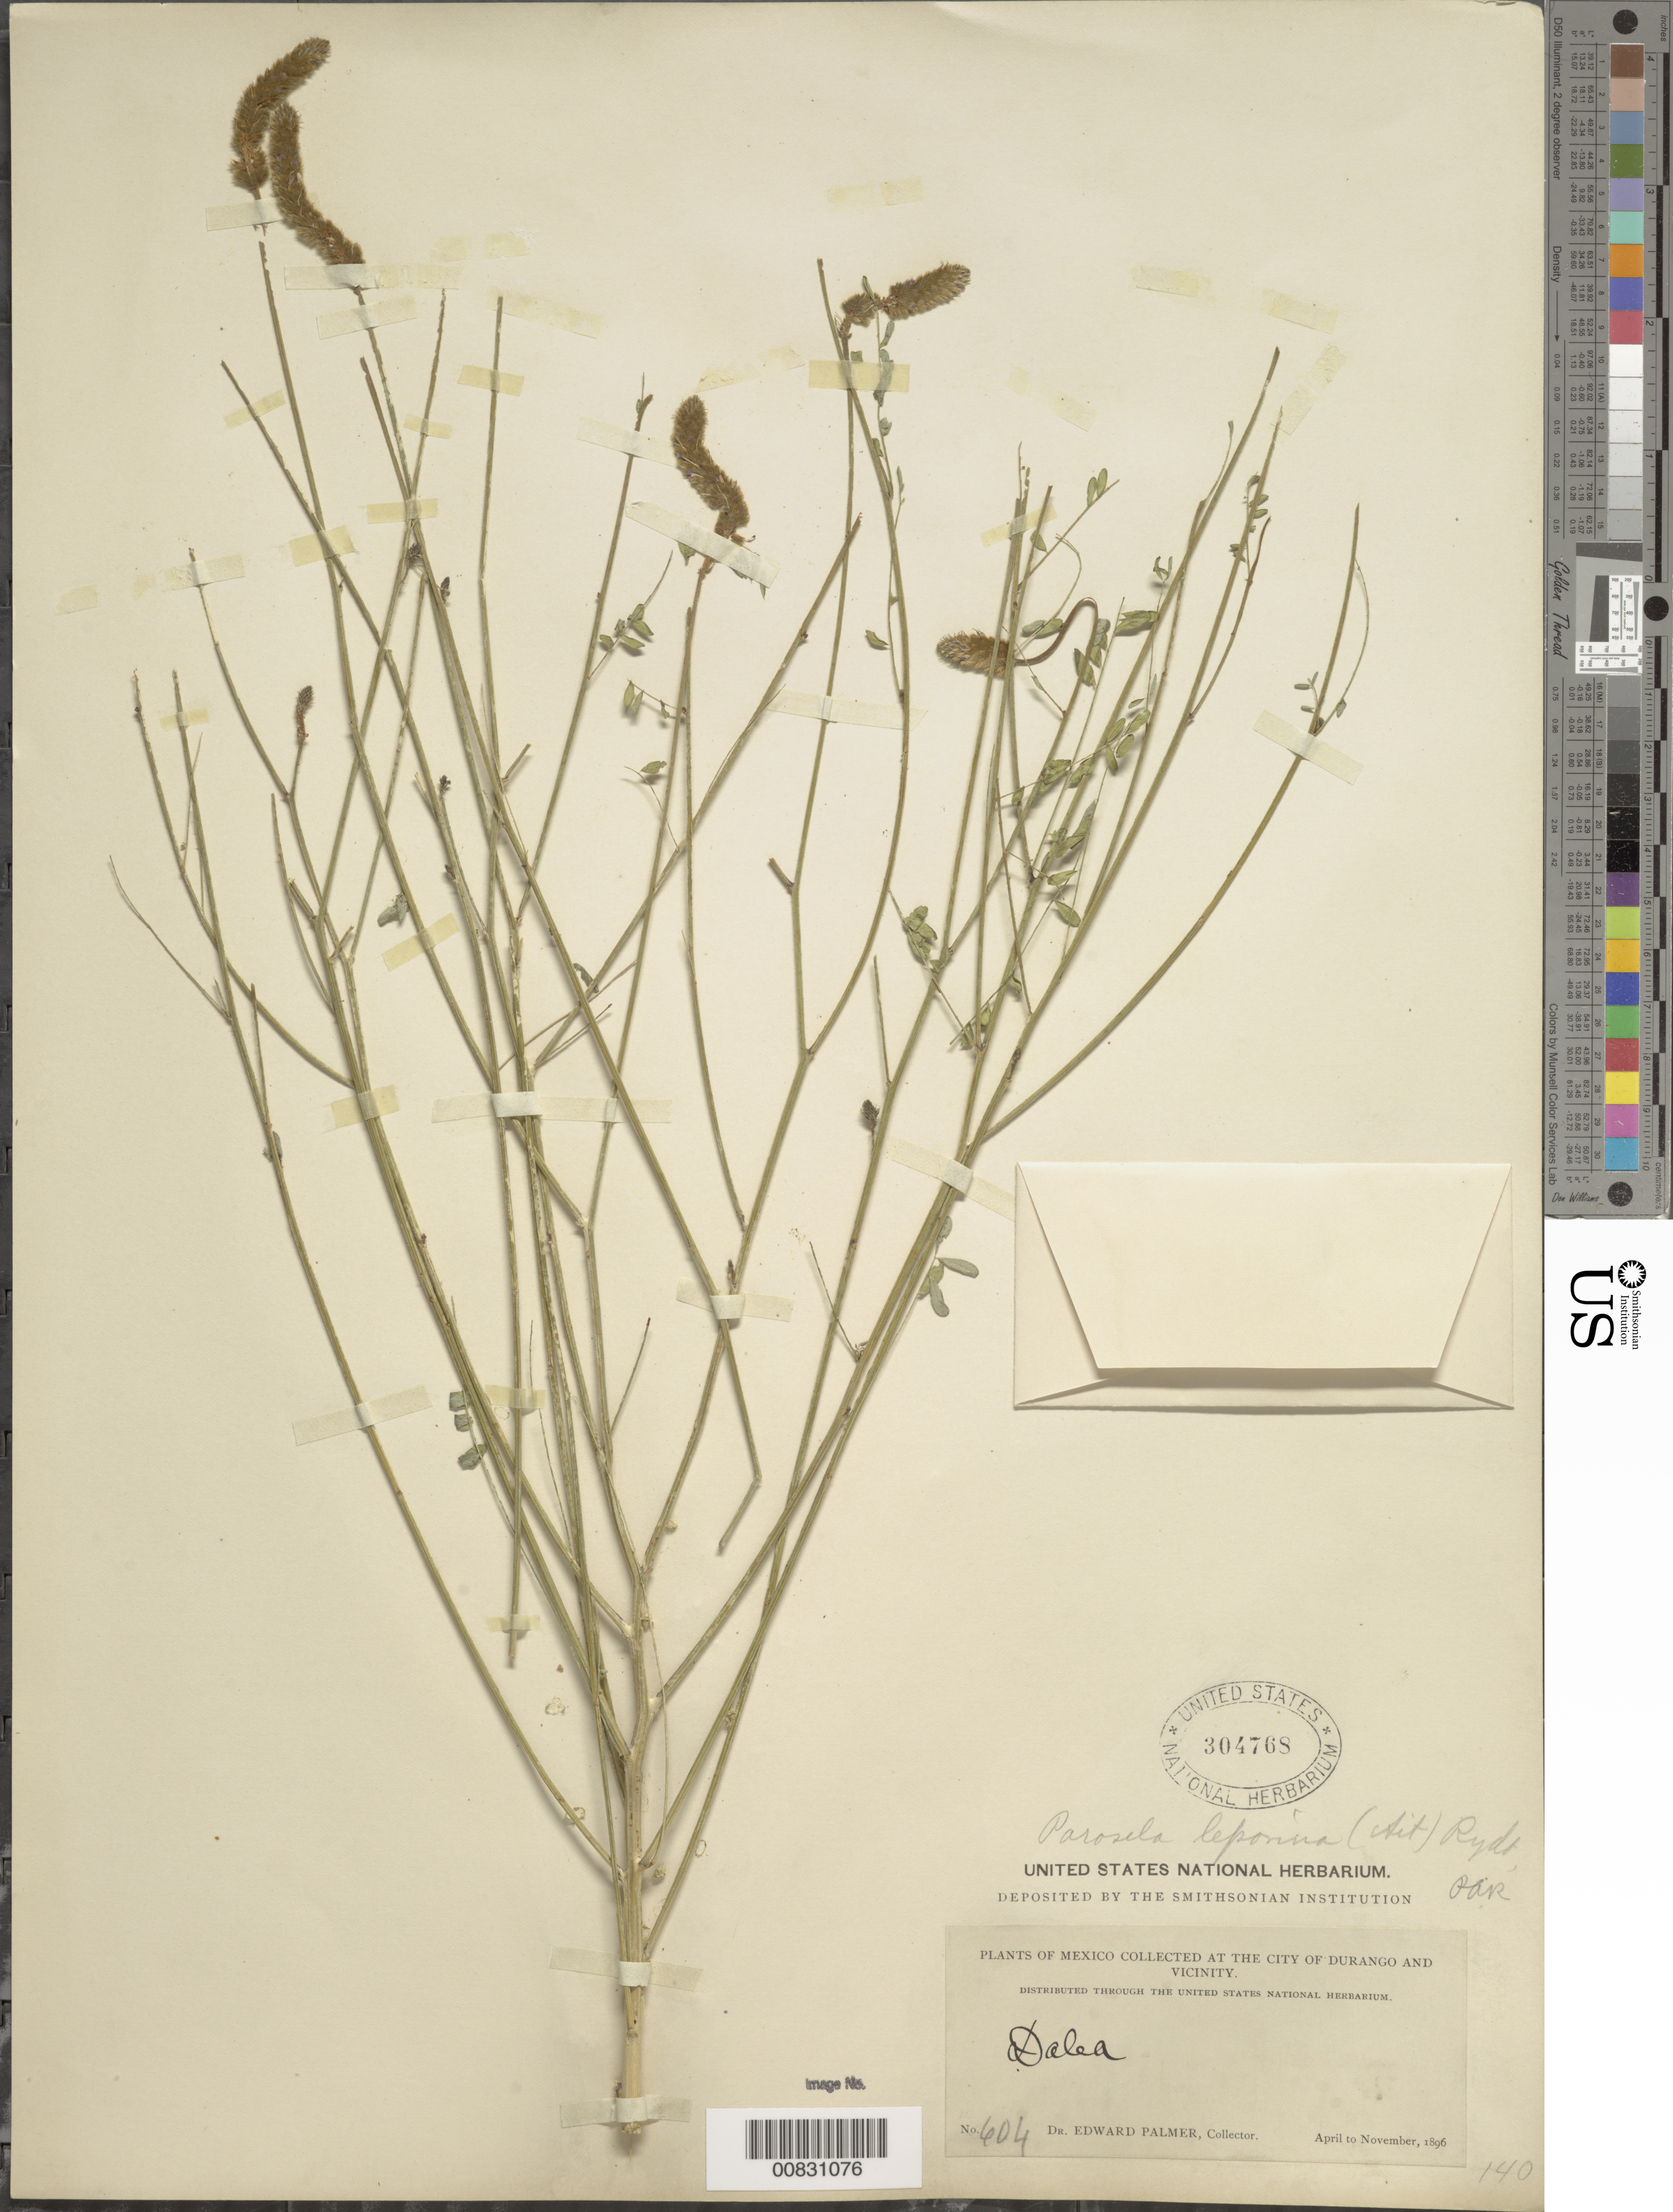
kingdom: Plantae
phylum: Tracheophyta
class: Magnoliopsida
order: Fabales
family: Fabaceae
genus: Dalea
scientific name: Dalea leporina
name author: (Aiton) Bullock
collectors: E. Palmer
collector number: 604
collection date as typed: Apr 1896 to -- Nov 1896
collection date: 1896-04/1896-11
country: Mexico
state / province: Durango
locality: City of Durango and vicinity.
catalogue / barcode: US 304768